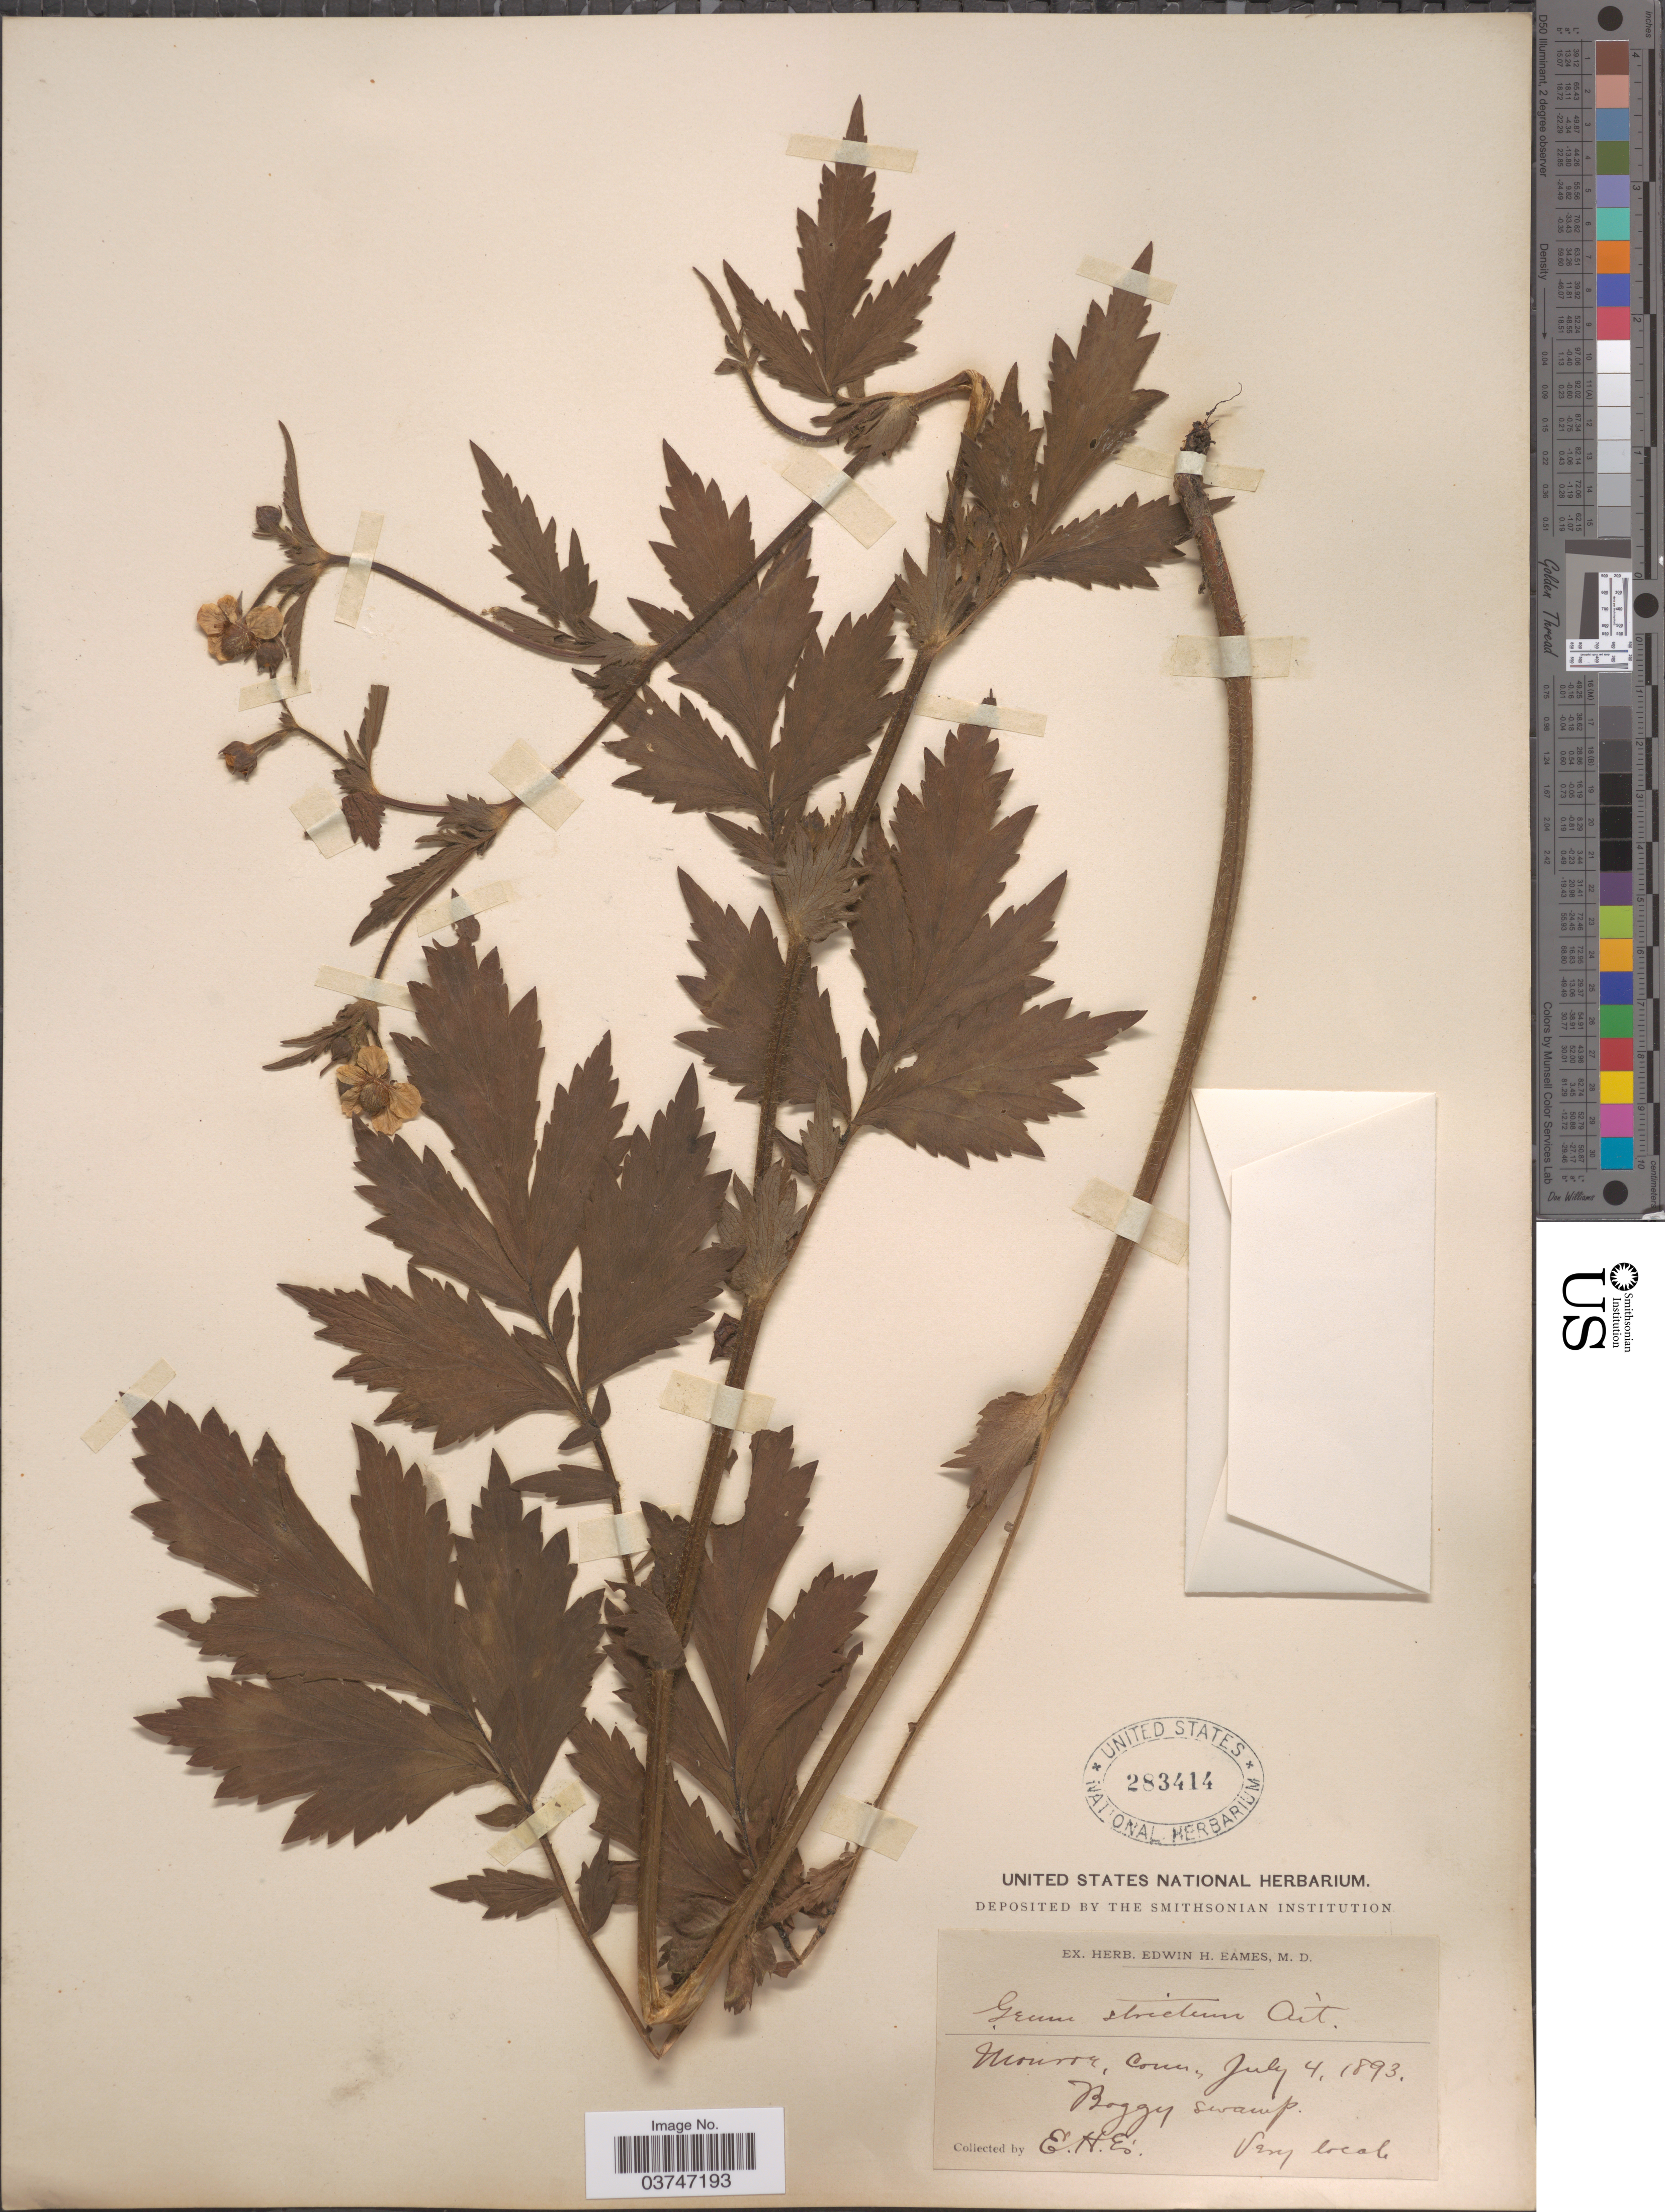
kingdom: Plantae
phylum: Tracheophyta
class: Magnoliopsida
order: Rosales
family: Rosaceae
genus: Geum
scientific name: Geum aleppicum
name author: Jacq.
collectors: E. H. Eames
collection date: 1893-07-04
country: United States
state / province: Connecticut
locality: Monroe. Boggy swamp.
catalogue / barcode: US 283414